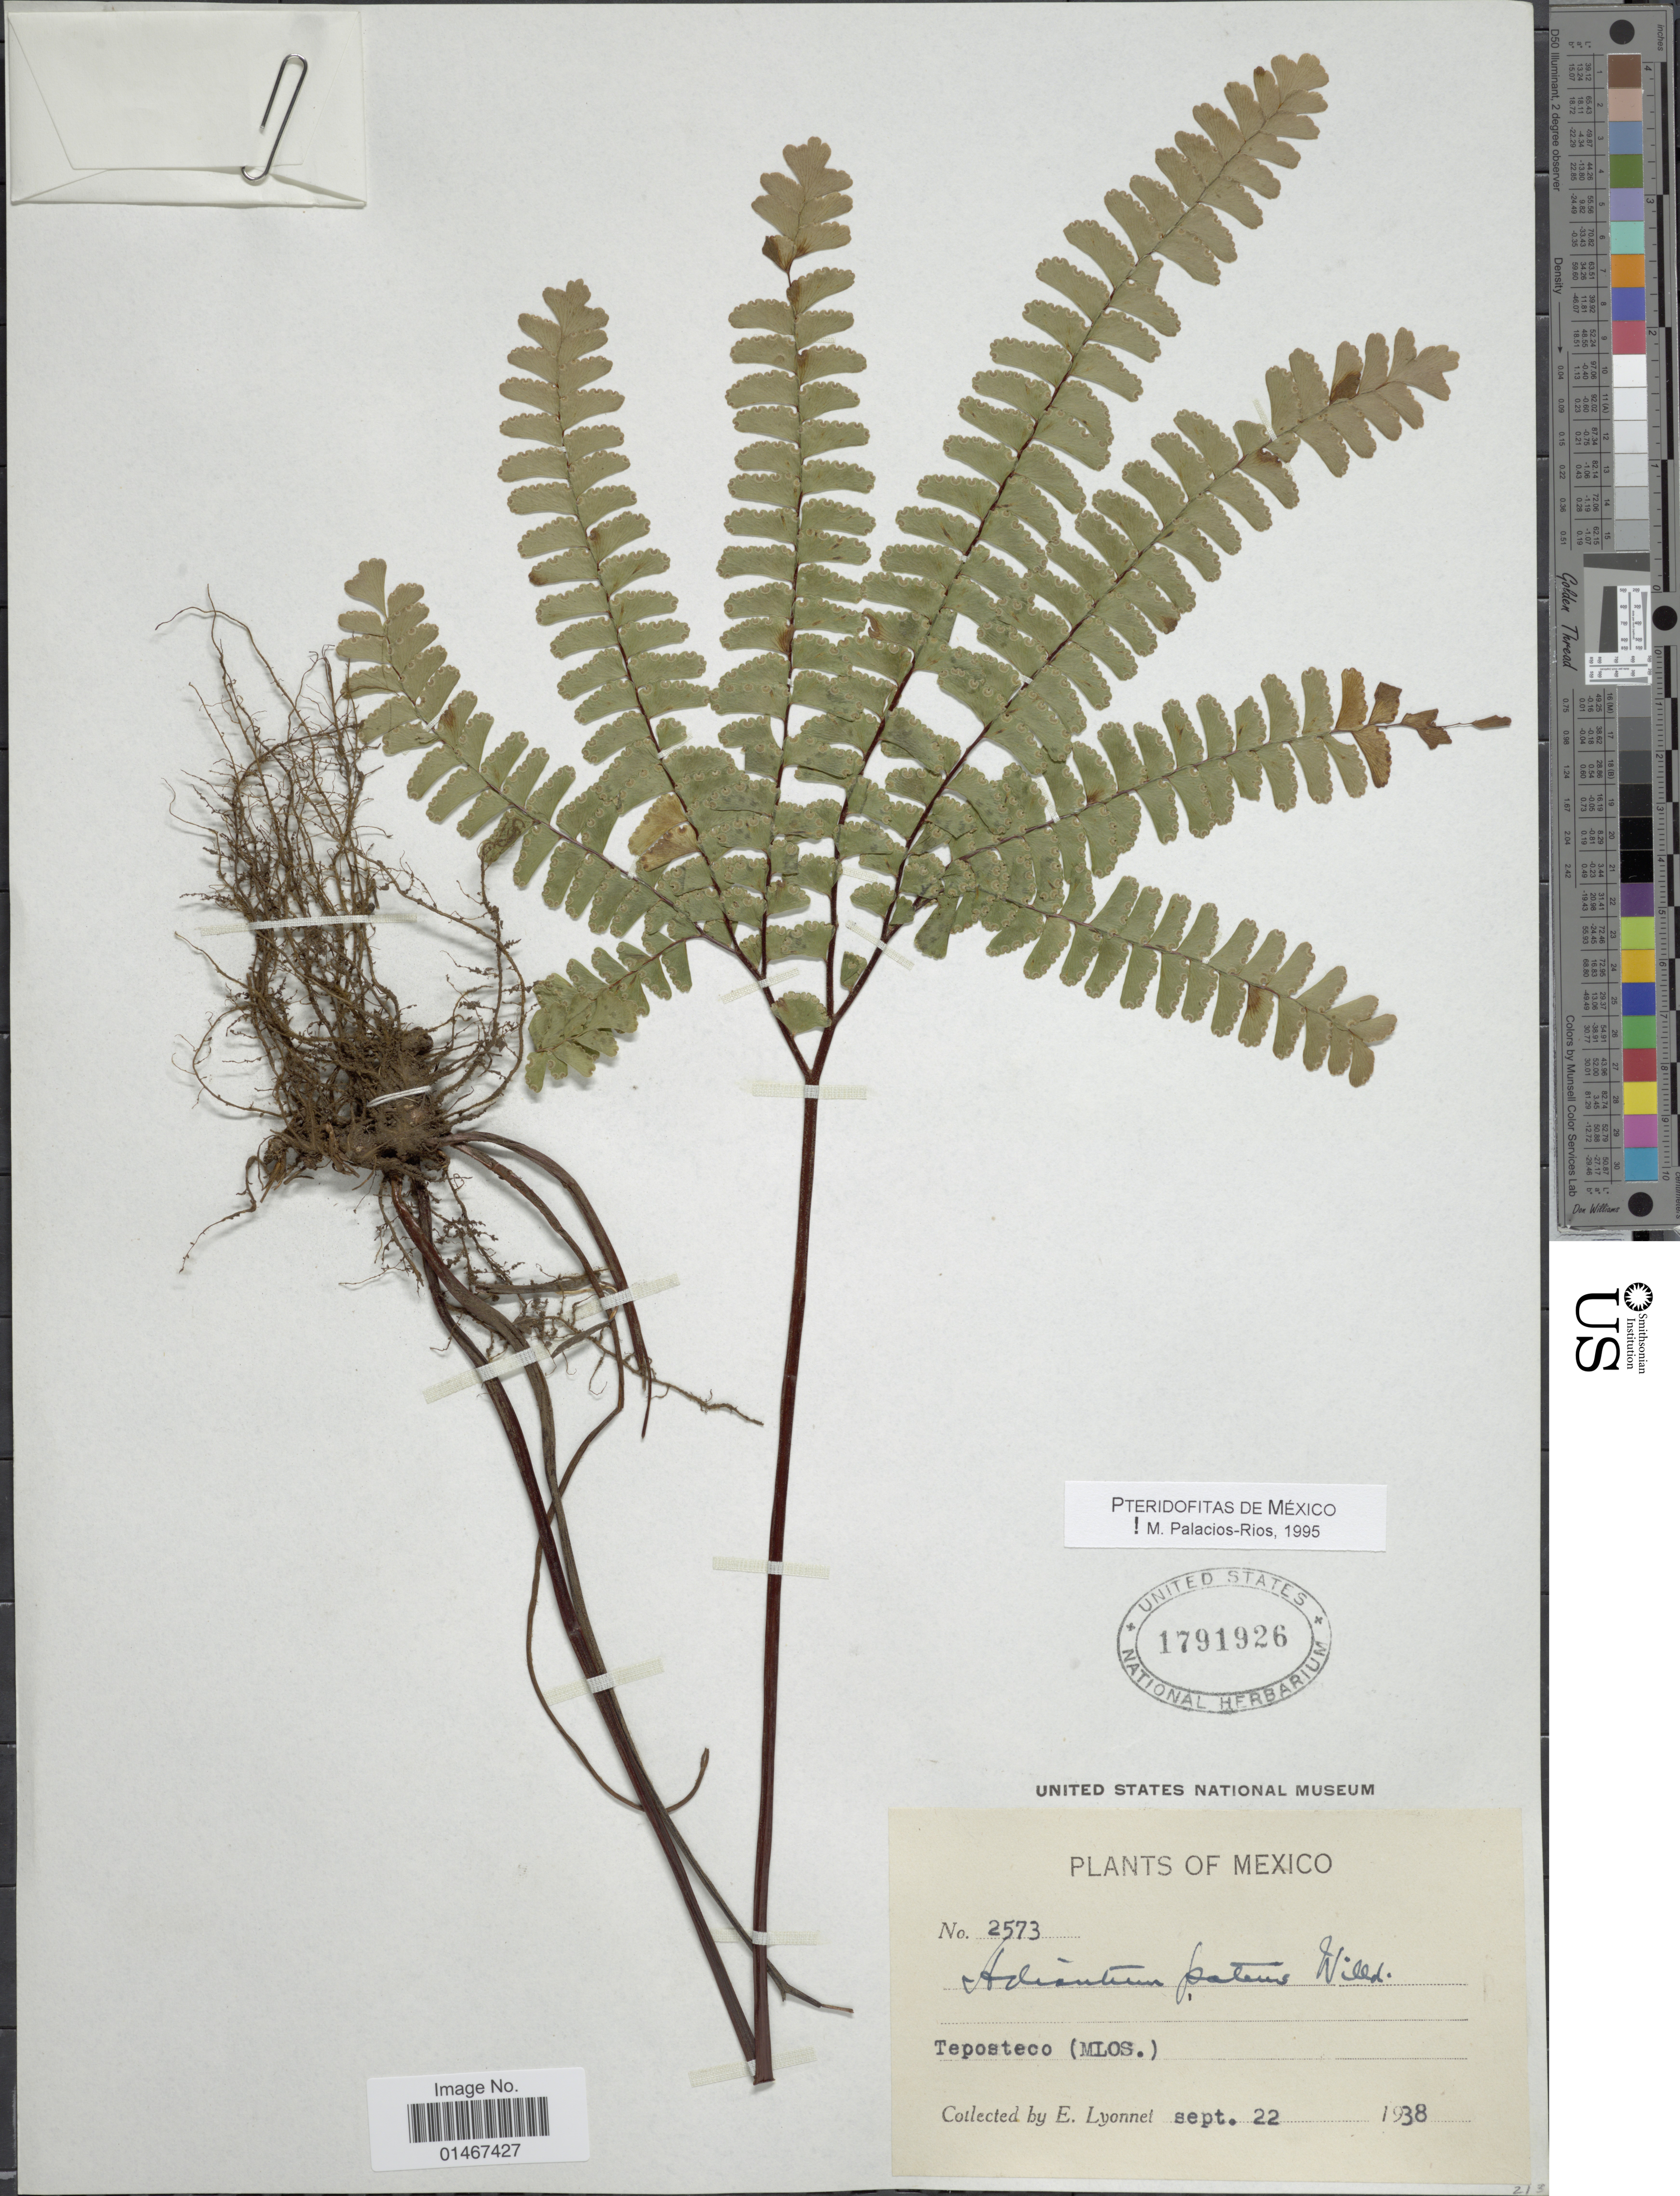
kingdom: Plantae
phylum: Tracheophyta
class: Polypodiopsida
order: Polypodiales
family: Pteridaceae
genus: Adiantum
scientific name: Adiantum patens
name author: Willd.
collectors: E. Lyonnel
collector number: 2573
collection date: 1938-09-22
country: Mexico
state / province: Morelos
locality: Teposteco (MLOS.).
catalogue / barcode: US 1791926